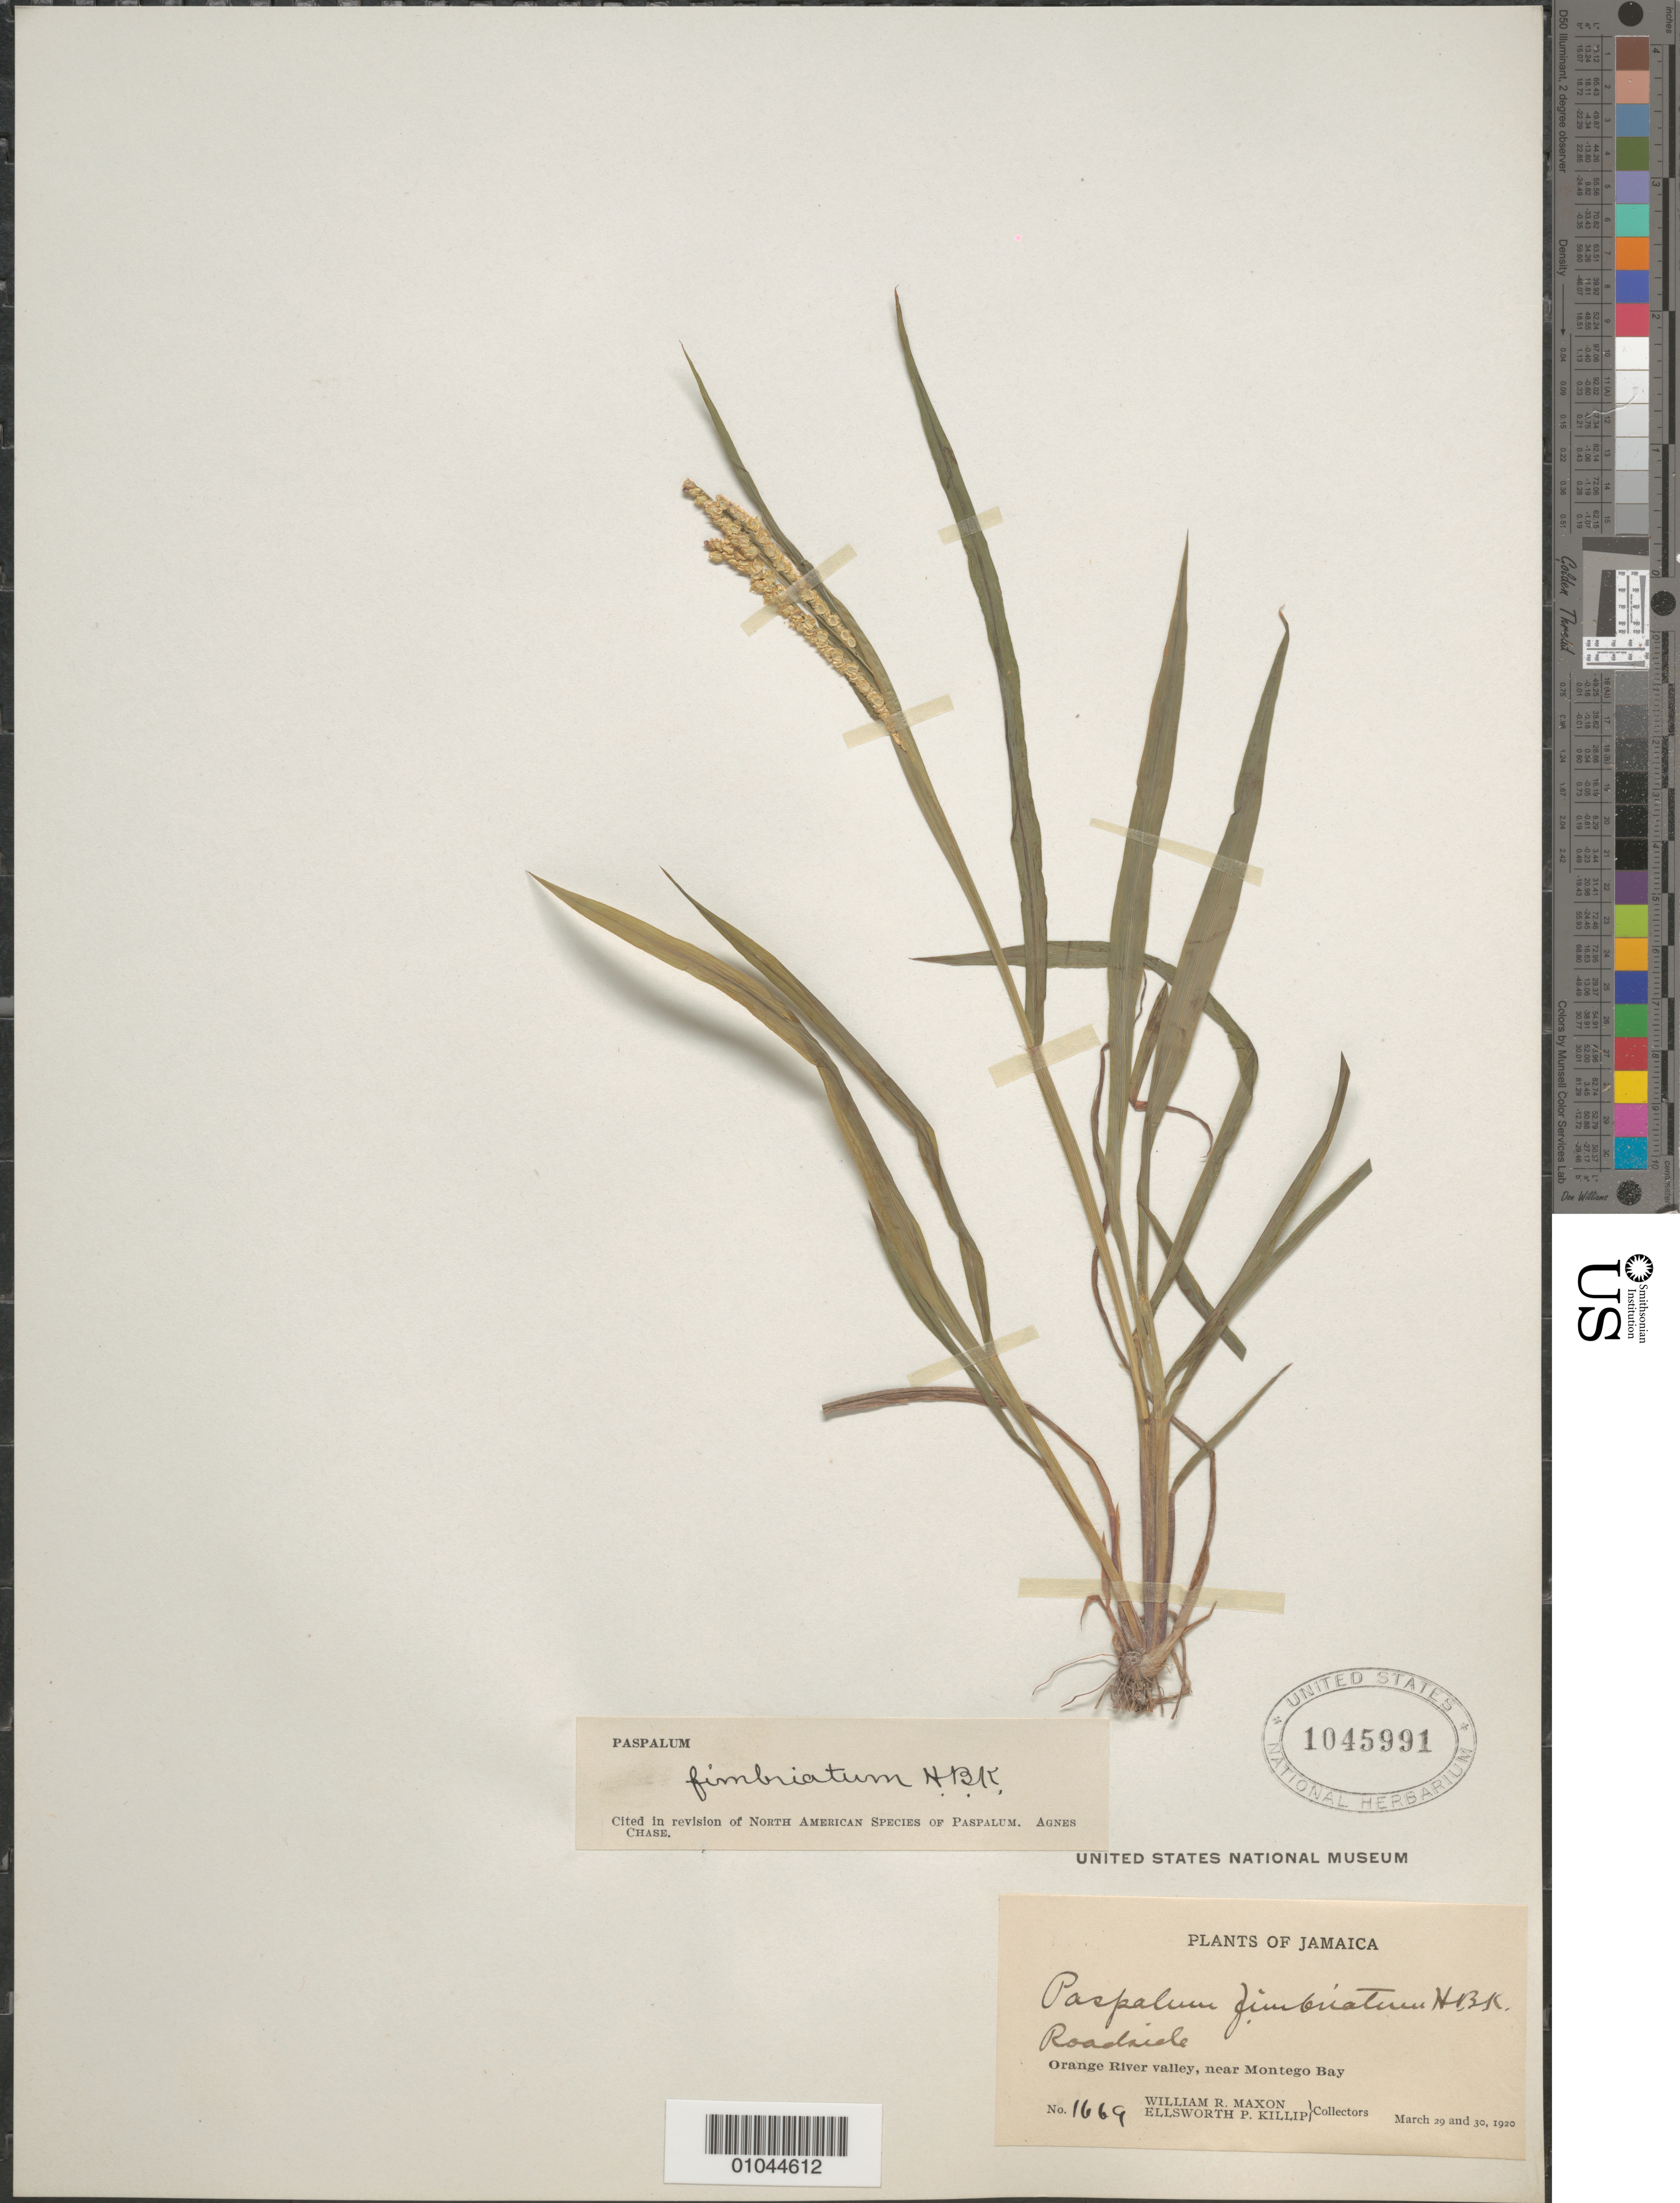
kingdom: Plantae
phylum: Tracheophyta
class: Liliopsida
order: Poales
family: Poaceae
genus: Paspalum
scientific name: Paspalum fimbriatum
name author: Kunth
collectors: W. R. Maxon & E. P. Killip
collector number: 1669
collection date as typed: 29 Mar 1920 and 30 Mar 1920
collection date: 1920-03-29,1920-03-30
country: Jamaica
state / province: Saint James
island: Jamaica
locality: Orange River valley, near Montego Bay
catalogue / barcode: US 1045991